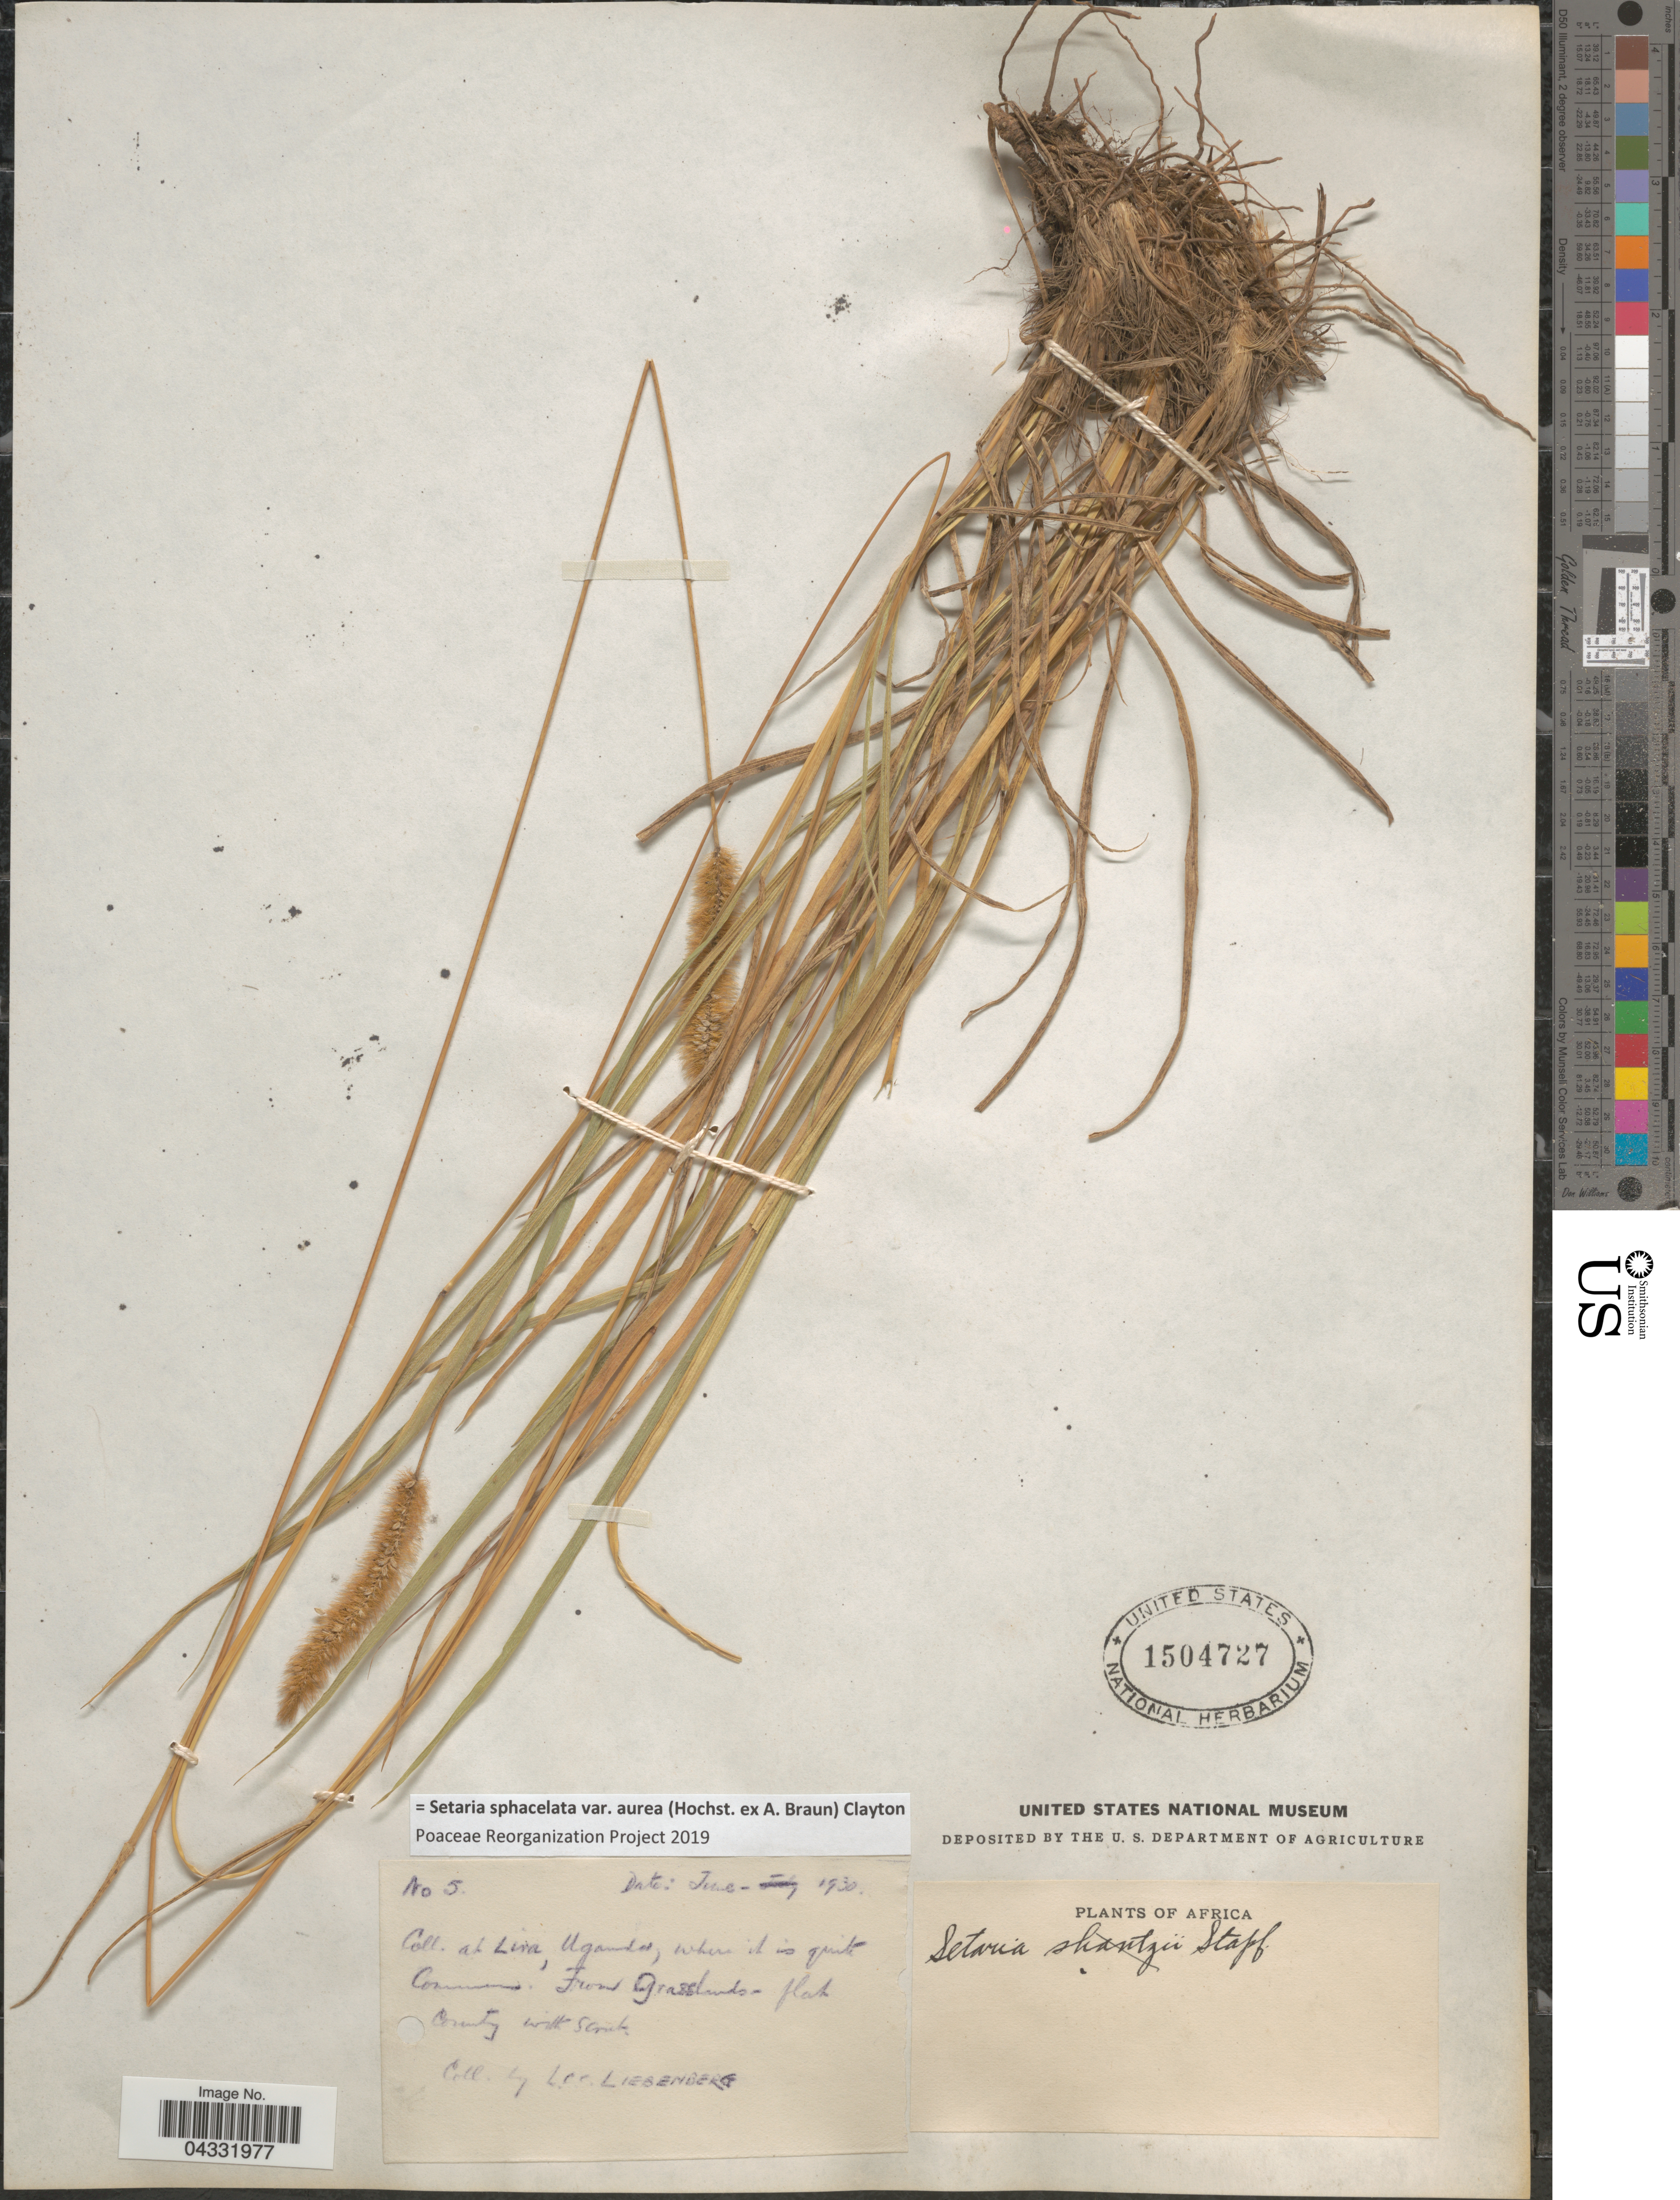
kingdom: Plantae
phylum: Tracheophyta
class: Liliopsida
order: Poales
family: Poaceae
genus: Setaria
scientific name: Setaria sphacelata var. aurea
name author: (Hochst. ex A. Braun) Clayton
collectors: L. Liebenberg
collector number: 5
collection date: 1930-06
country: Uganda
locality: At Lira.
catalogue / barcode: US 1504727